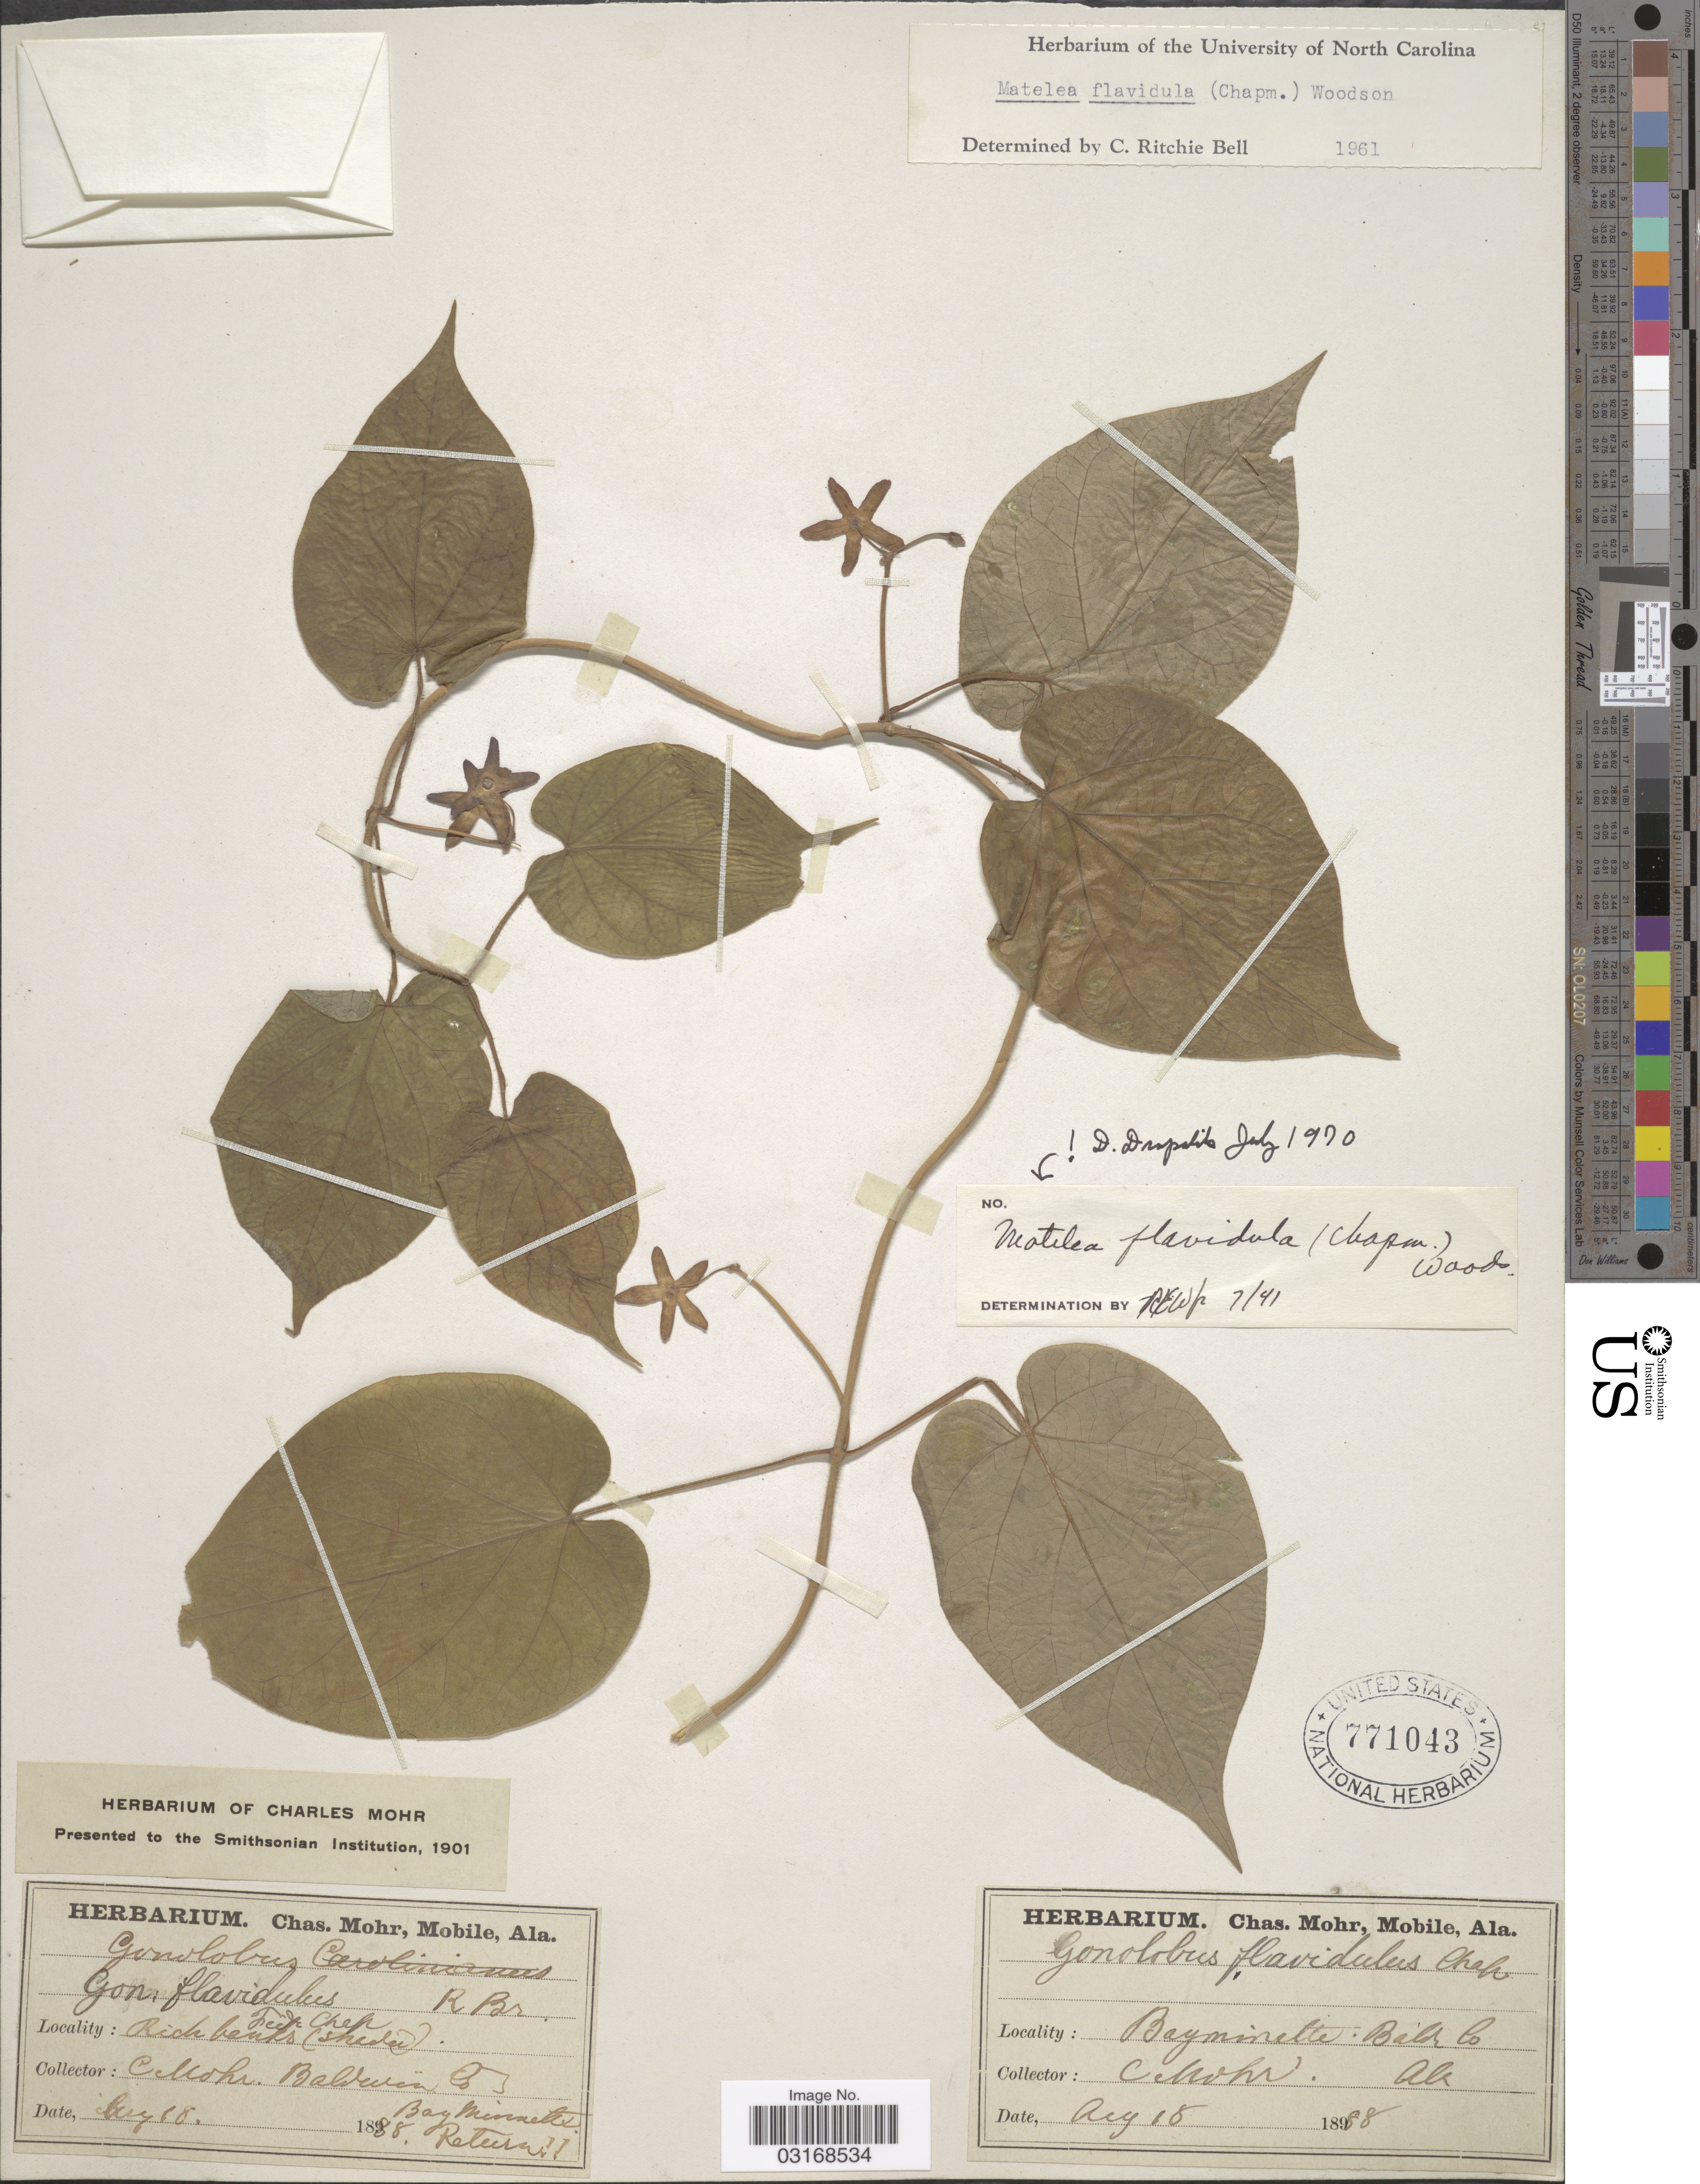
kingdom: Plantae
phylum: Tracheophyta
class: Magnoliopsida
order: Gentianales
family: Apocynaceae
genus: Matelea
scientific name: Matelea flavidula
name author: (Chapm.) J. Woodson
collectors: Mohr, C. T. (herbarium)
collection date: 1888-08-18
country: United States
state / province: Alabama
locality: Baldwin Co. Bayminette. Bald Co. Ala.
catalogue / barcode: US 771043